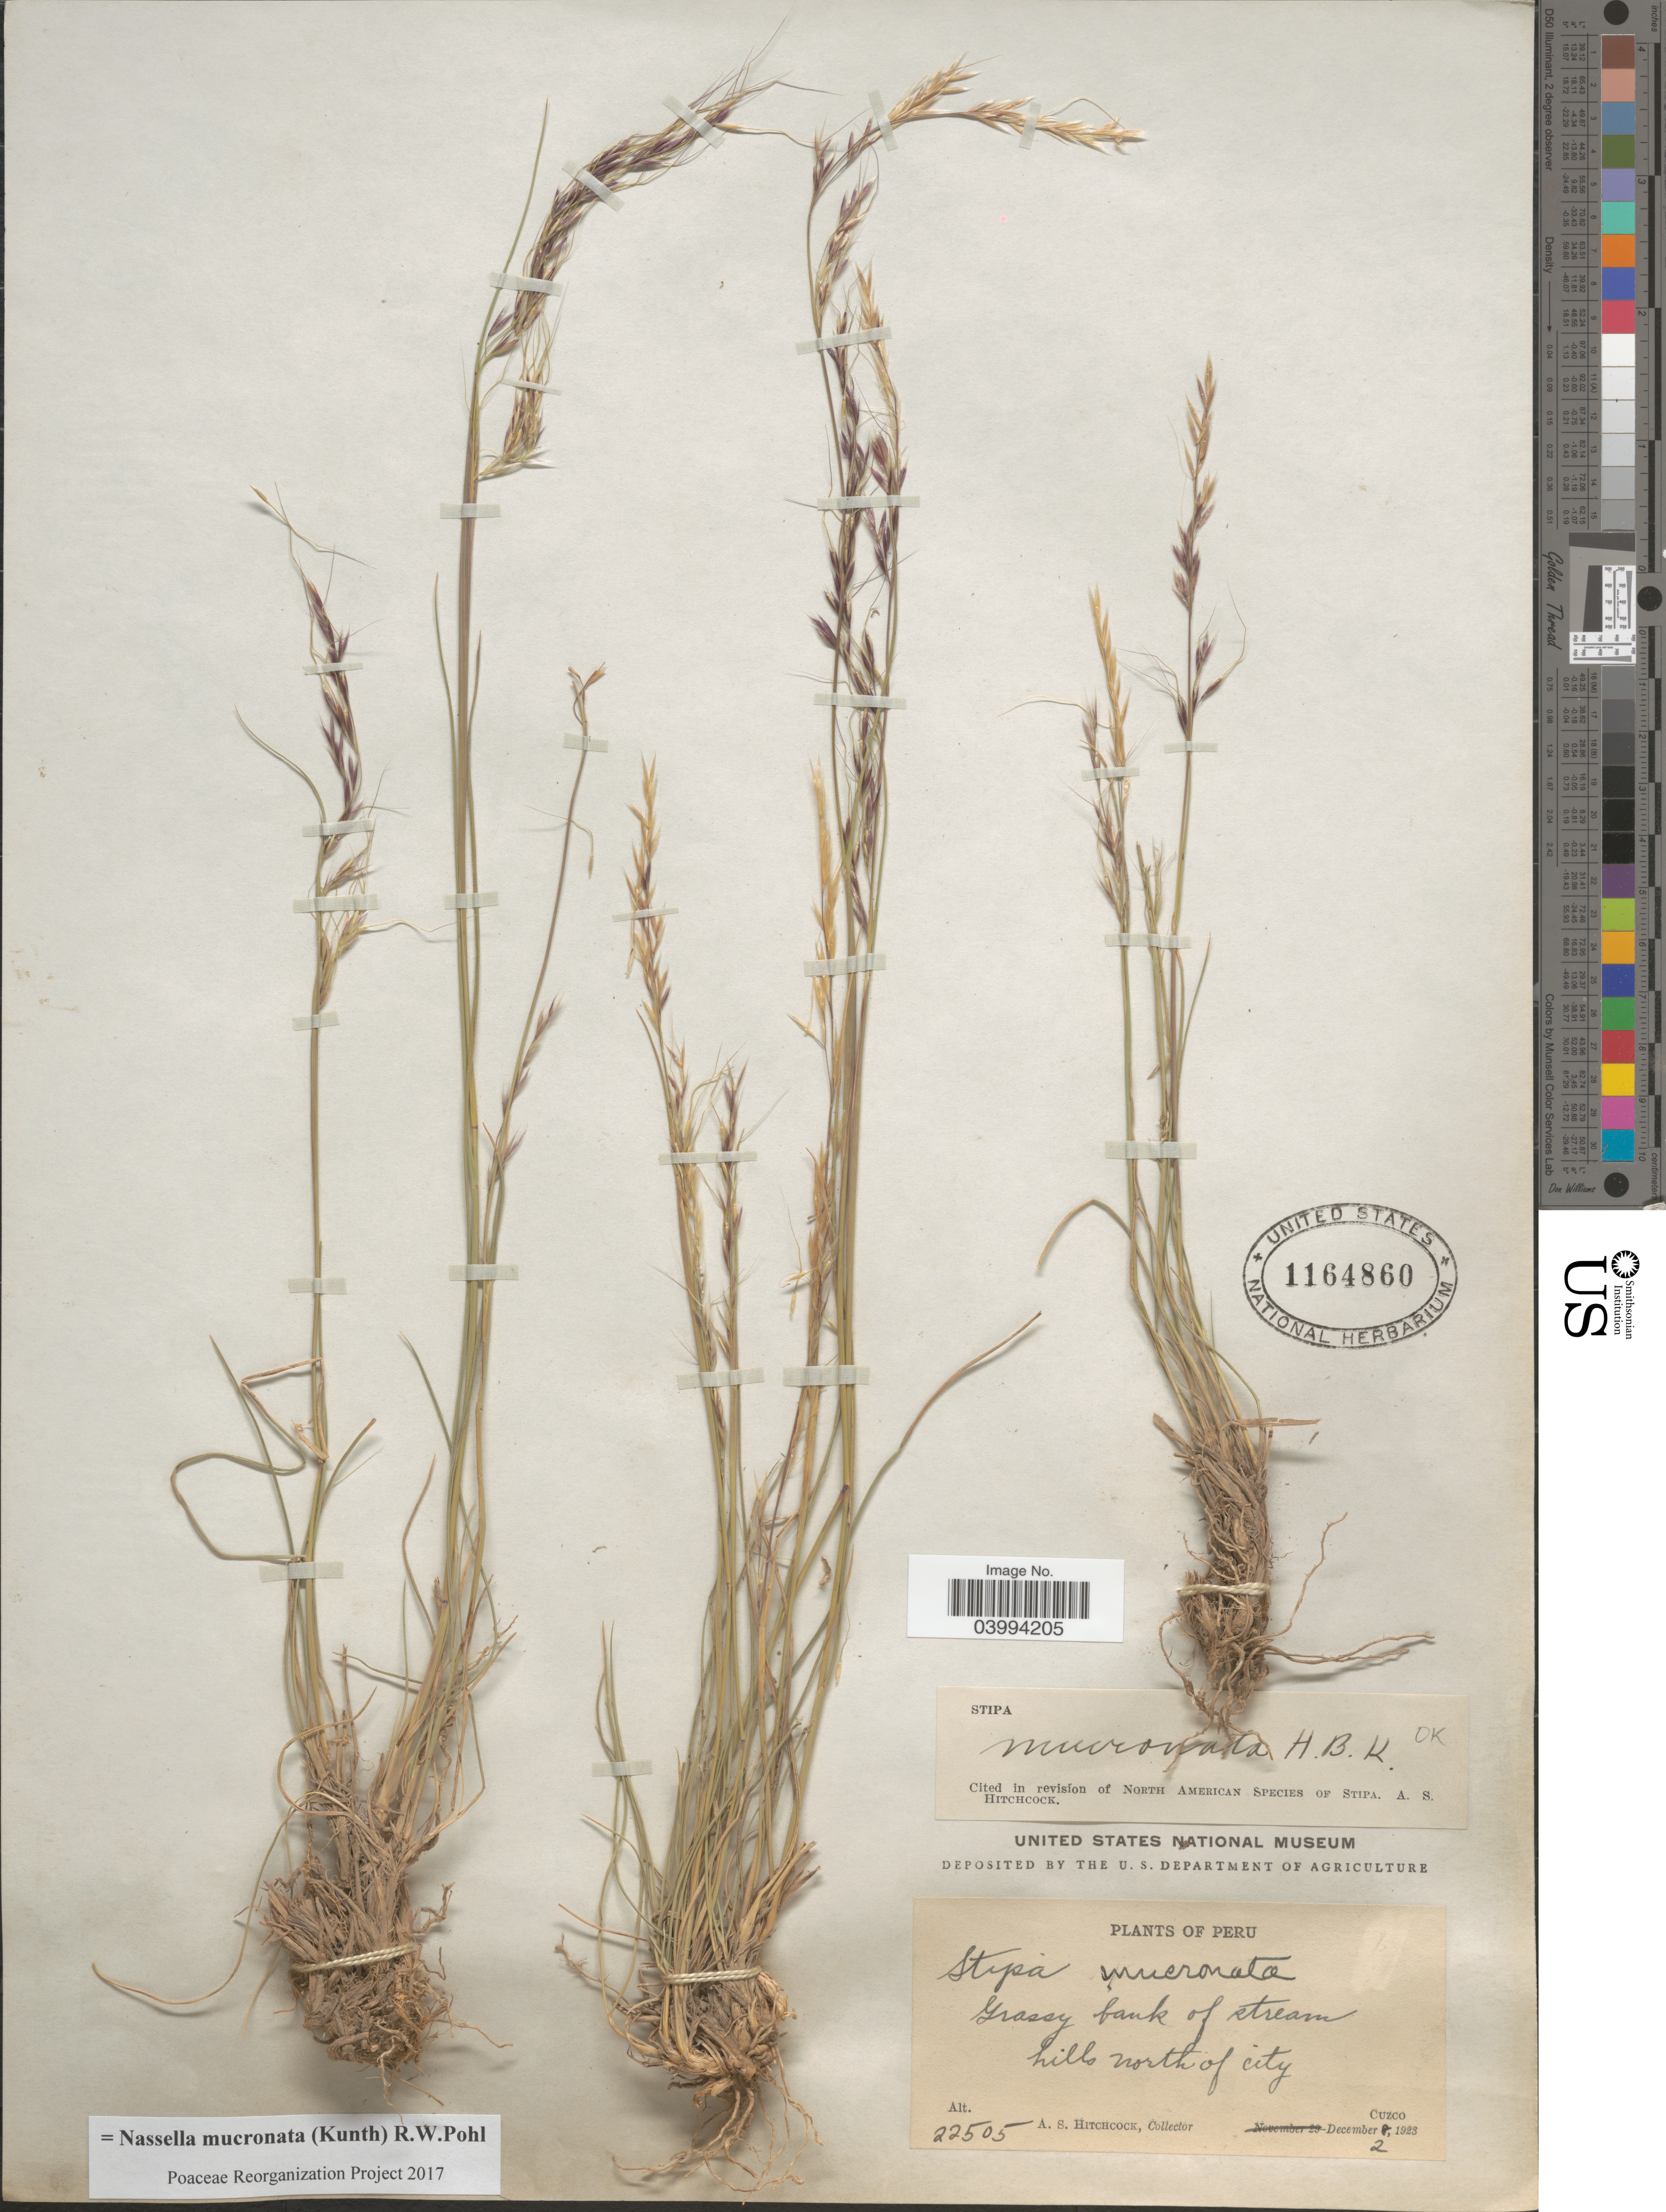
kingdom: Plantae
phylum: Tracheophyta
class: Liliopsida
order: Poales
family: Poaceae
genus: Nassella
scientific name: Nassella mucronata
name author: (Kunth) R.W. Pohl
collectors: A. S. Hitchcock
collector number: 22505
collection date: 1923-12-02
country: Peru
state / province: Cusco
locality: Grassy bank of stream hills north of city. Cuzco.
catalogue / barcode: US 1164860